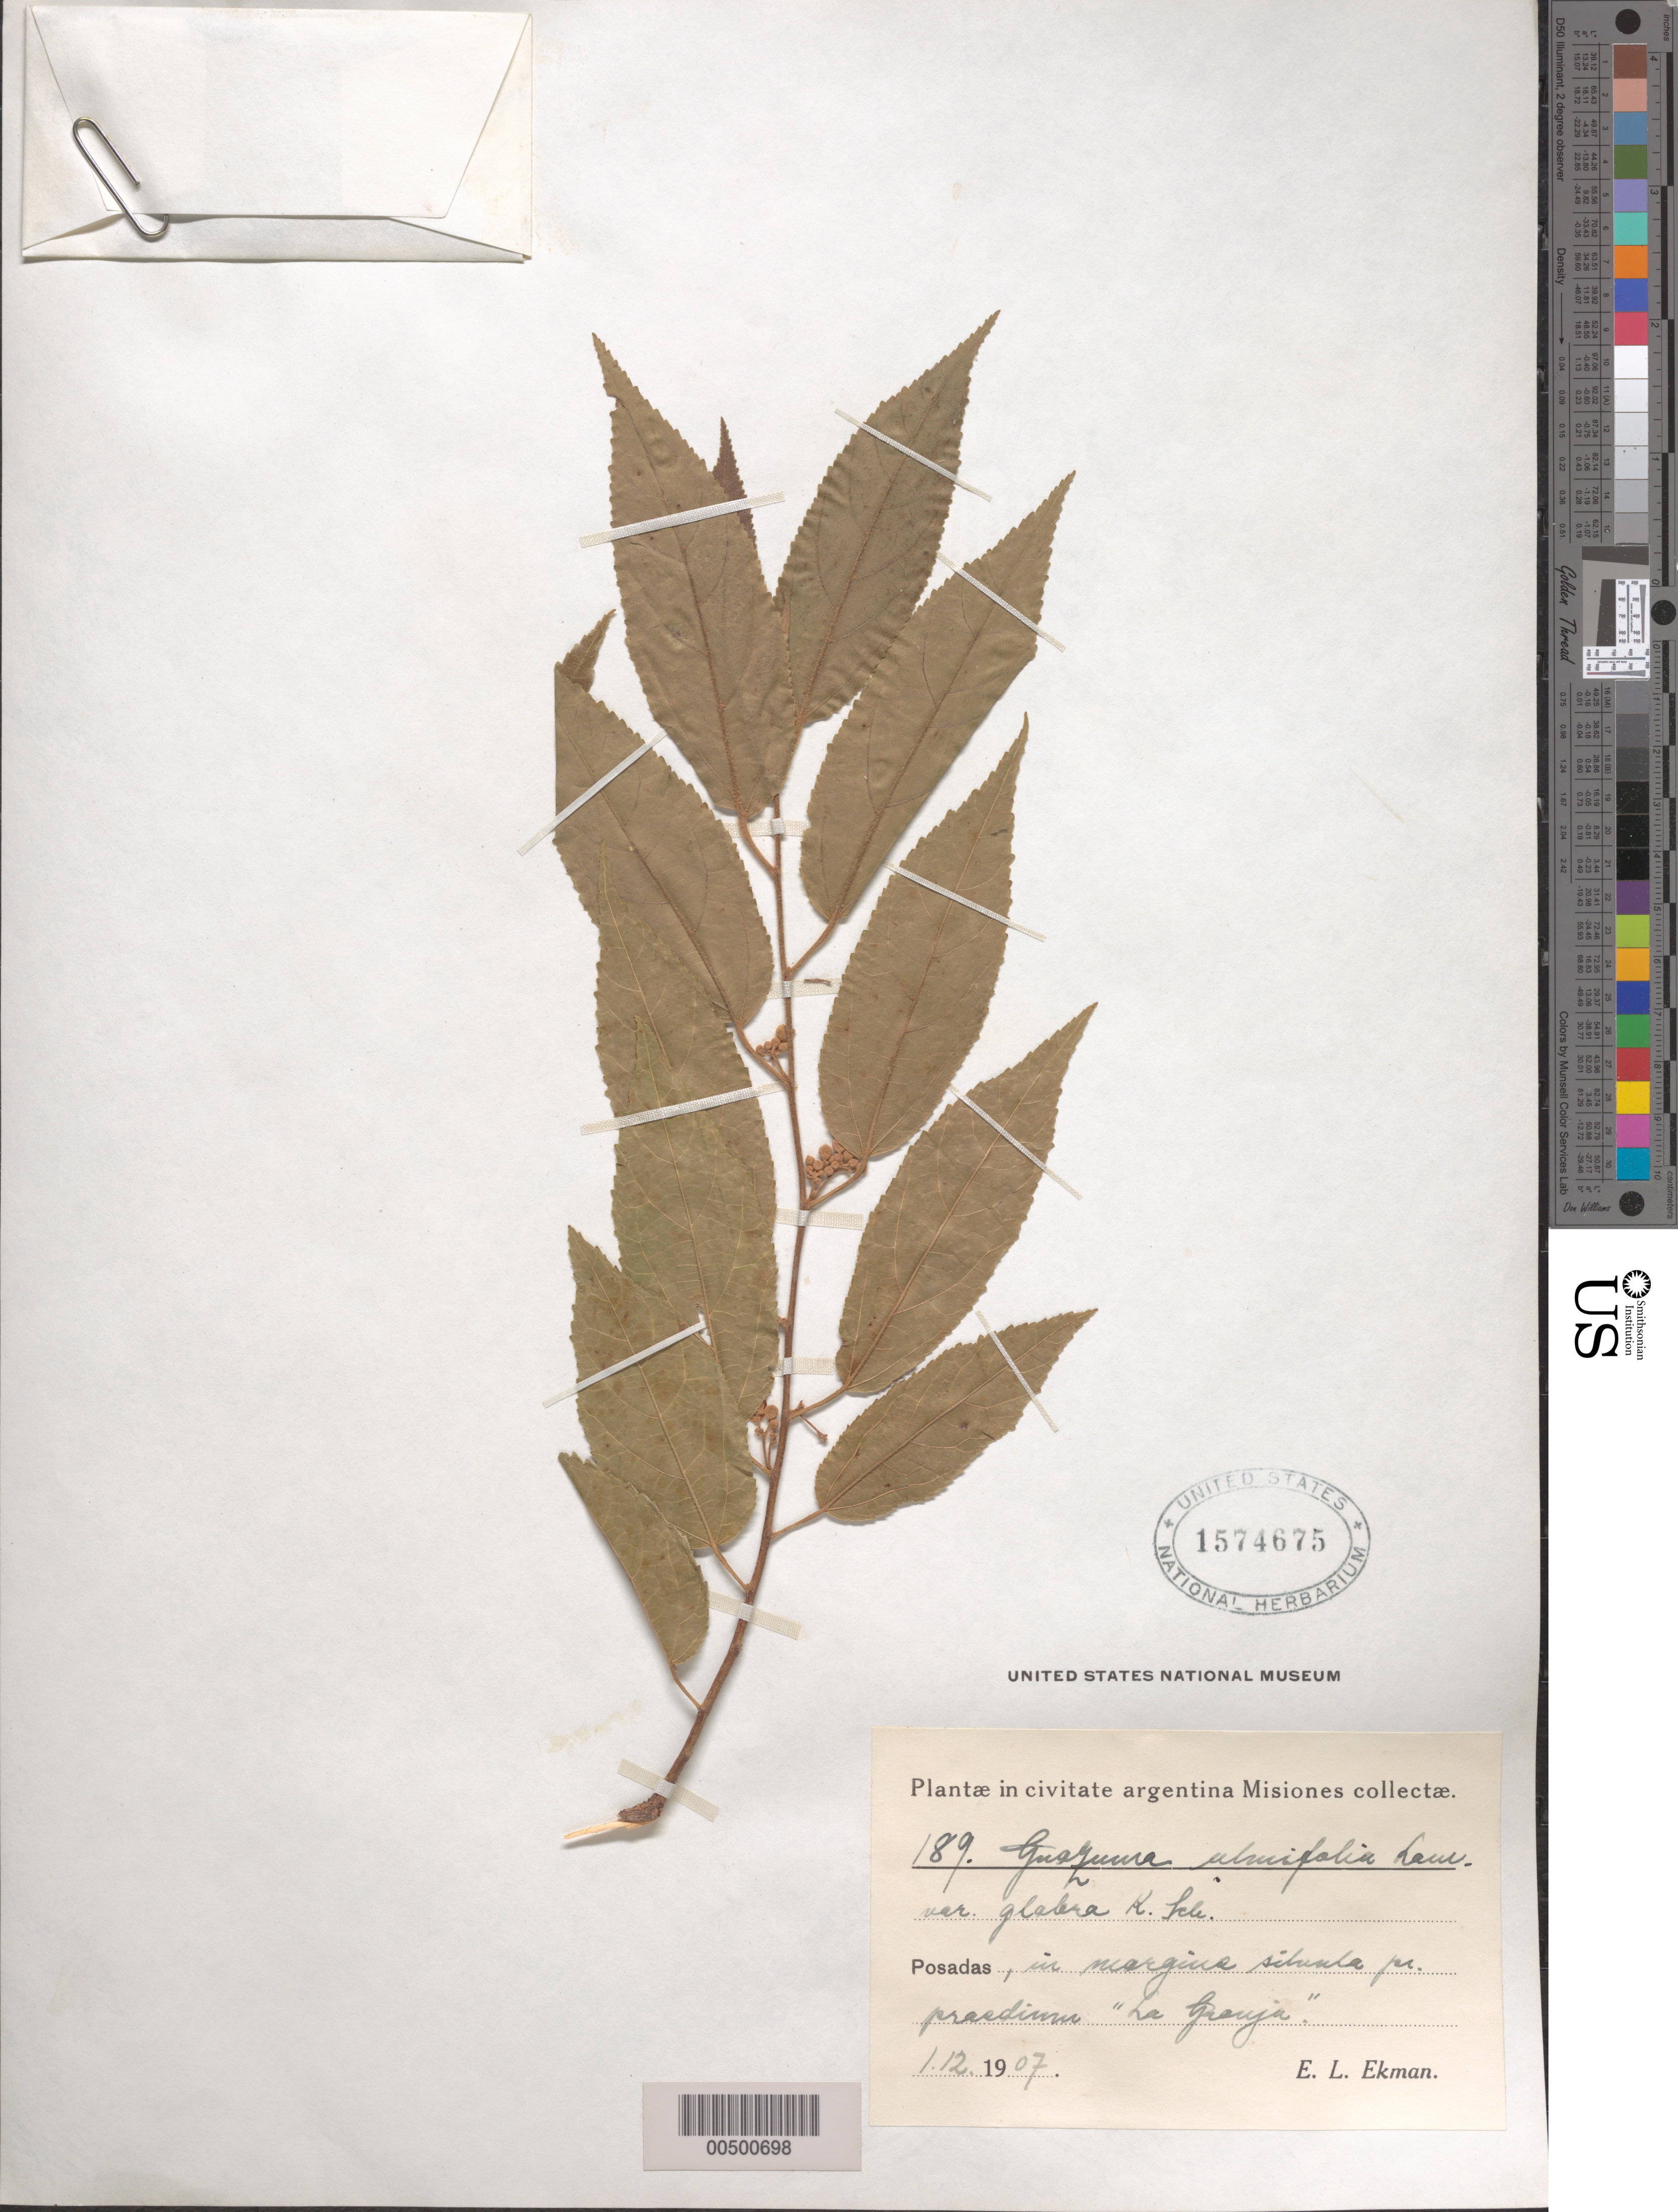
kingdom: Plantae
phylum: Tracheophyta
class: Magnoliopsida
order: Malvales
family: Malvaceae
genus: Guazuma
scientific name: Guazuma ulmifolia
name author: Lam.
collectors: E. L. Ekman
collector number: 189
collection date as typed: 01 Dec 1907 or 12 Jan 1907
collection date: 1907-01-12 or 1907-12-01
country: Argentina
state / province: Misiones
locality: Posadas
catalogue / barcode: US 1574675